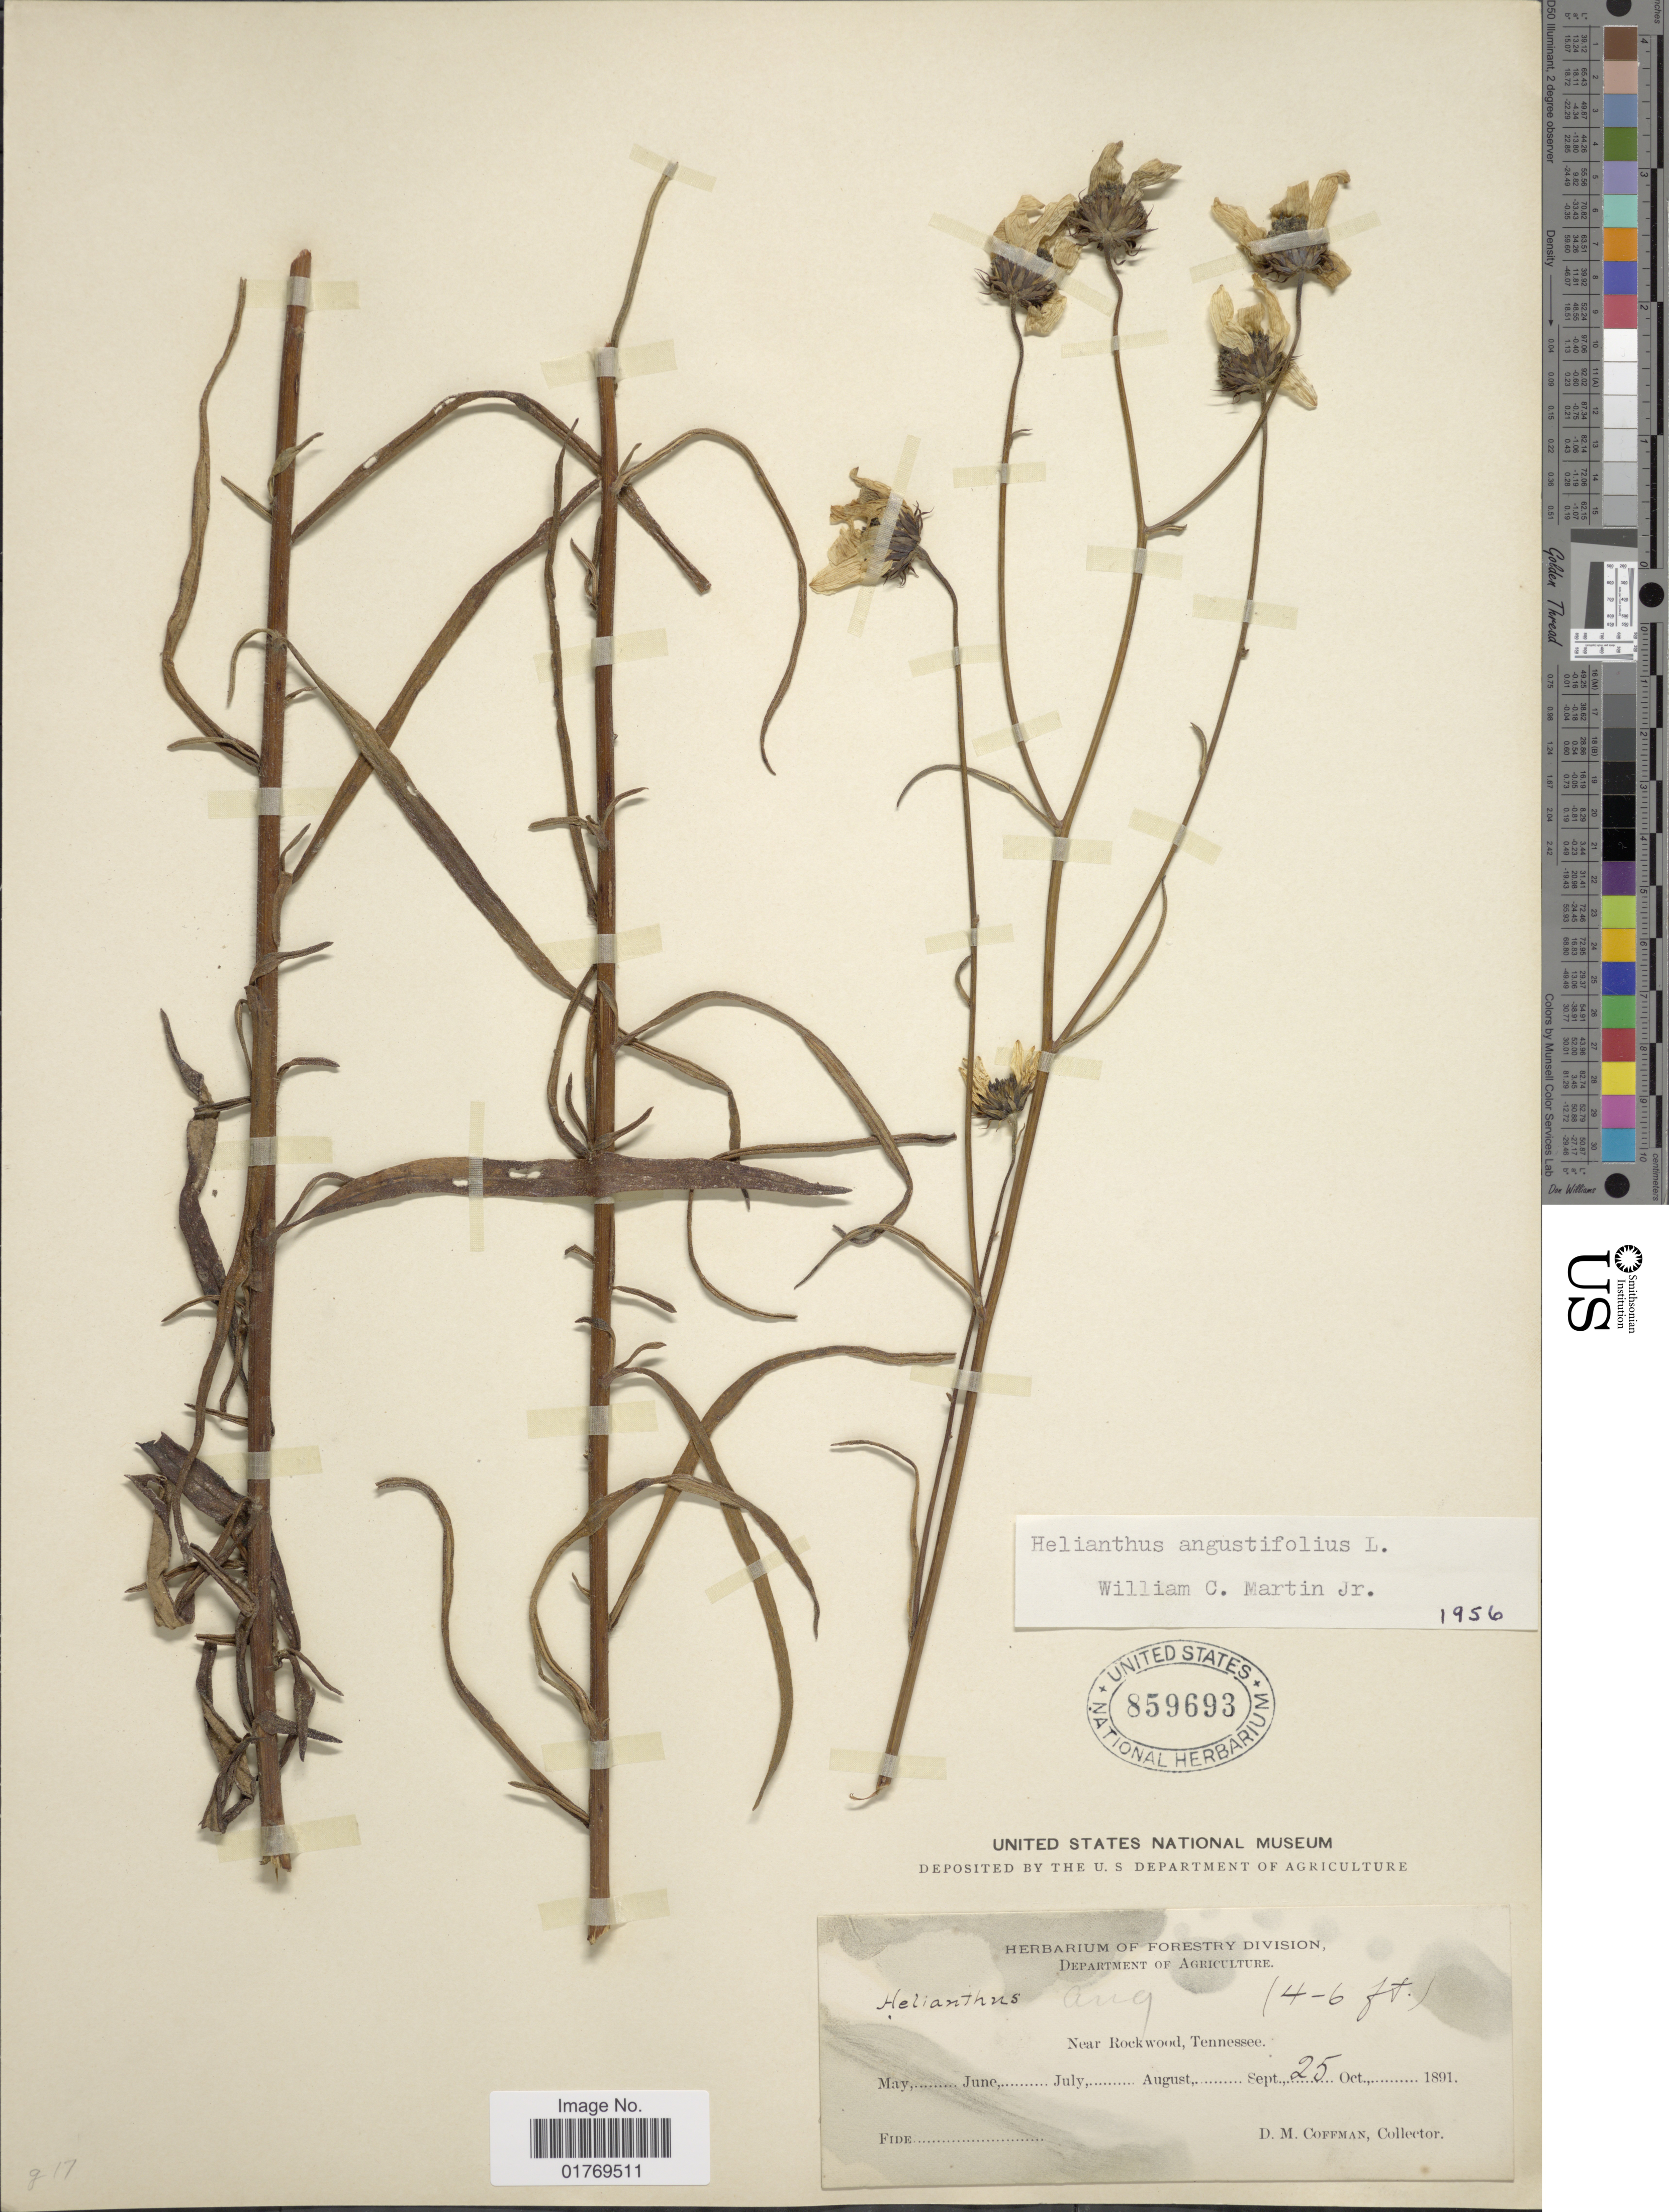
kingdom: Plantae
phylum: Tracheophyta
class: Magnoliopsida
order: Asterales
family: Asteraceae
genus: Helianthus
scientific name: Helianthus angustifolius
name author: L.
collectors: D. M. Coffman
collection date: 1891-09-25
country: United States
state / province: Tennessee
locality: Near Rockwood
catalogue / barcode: US 859693